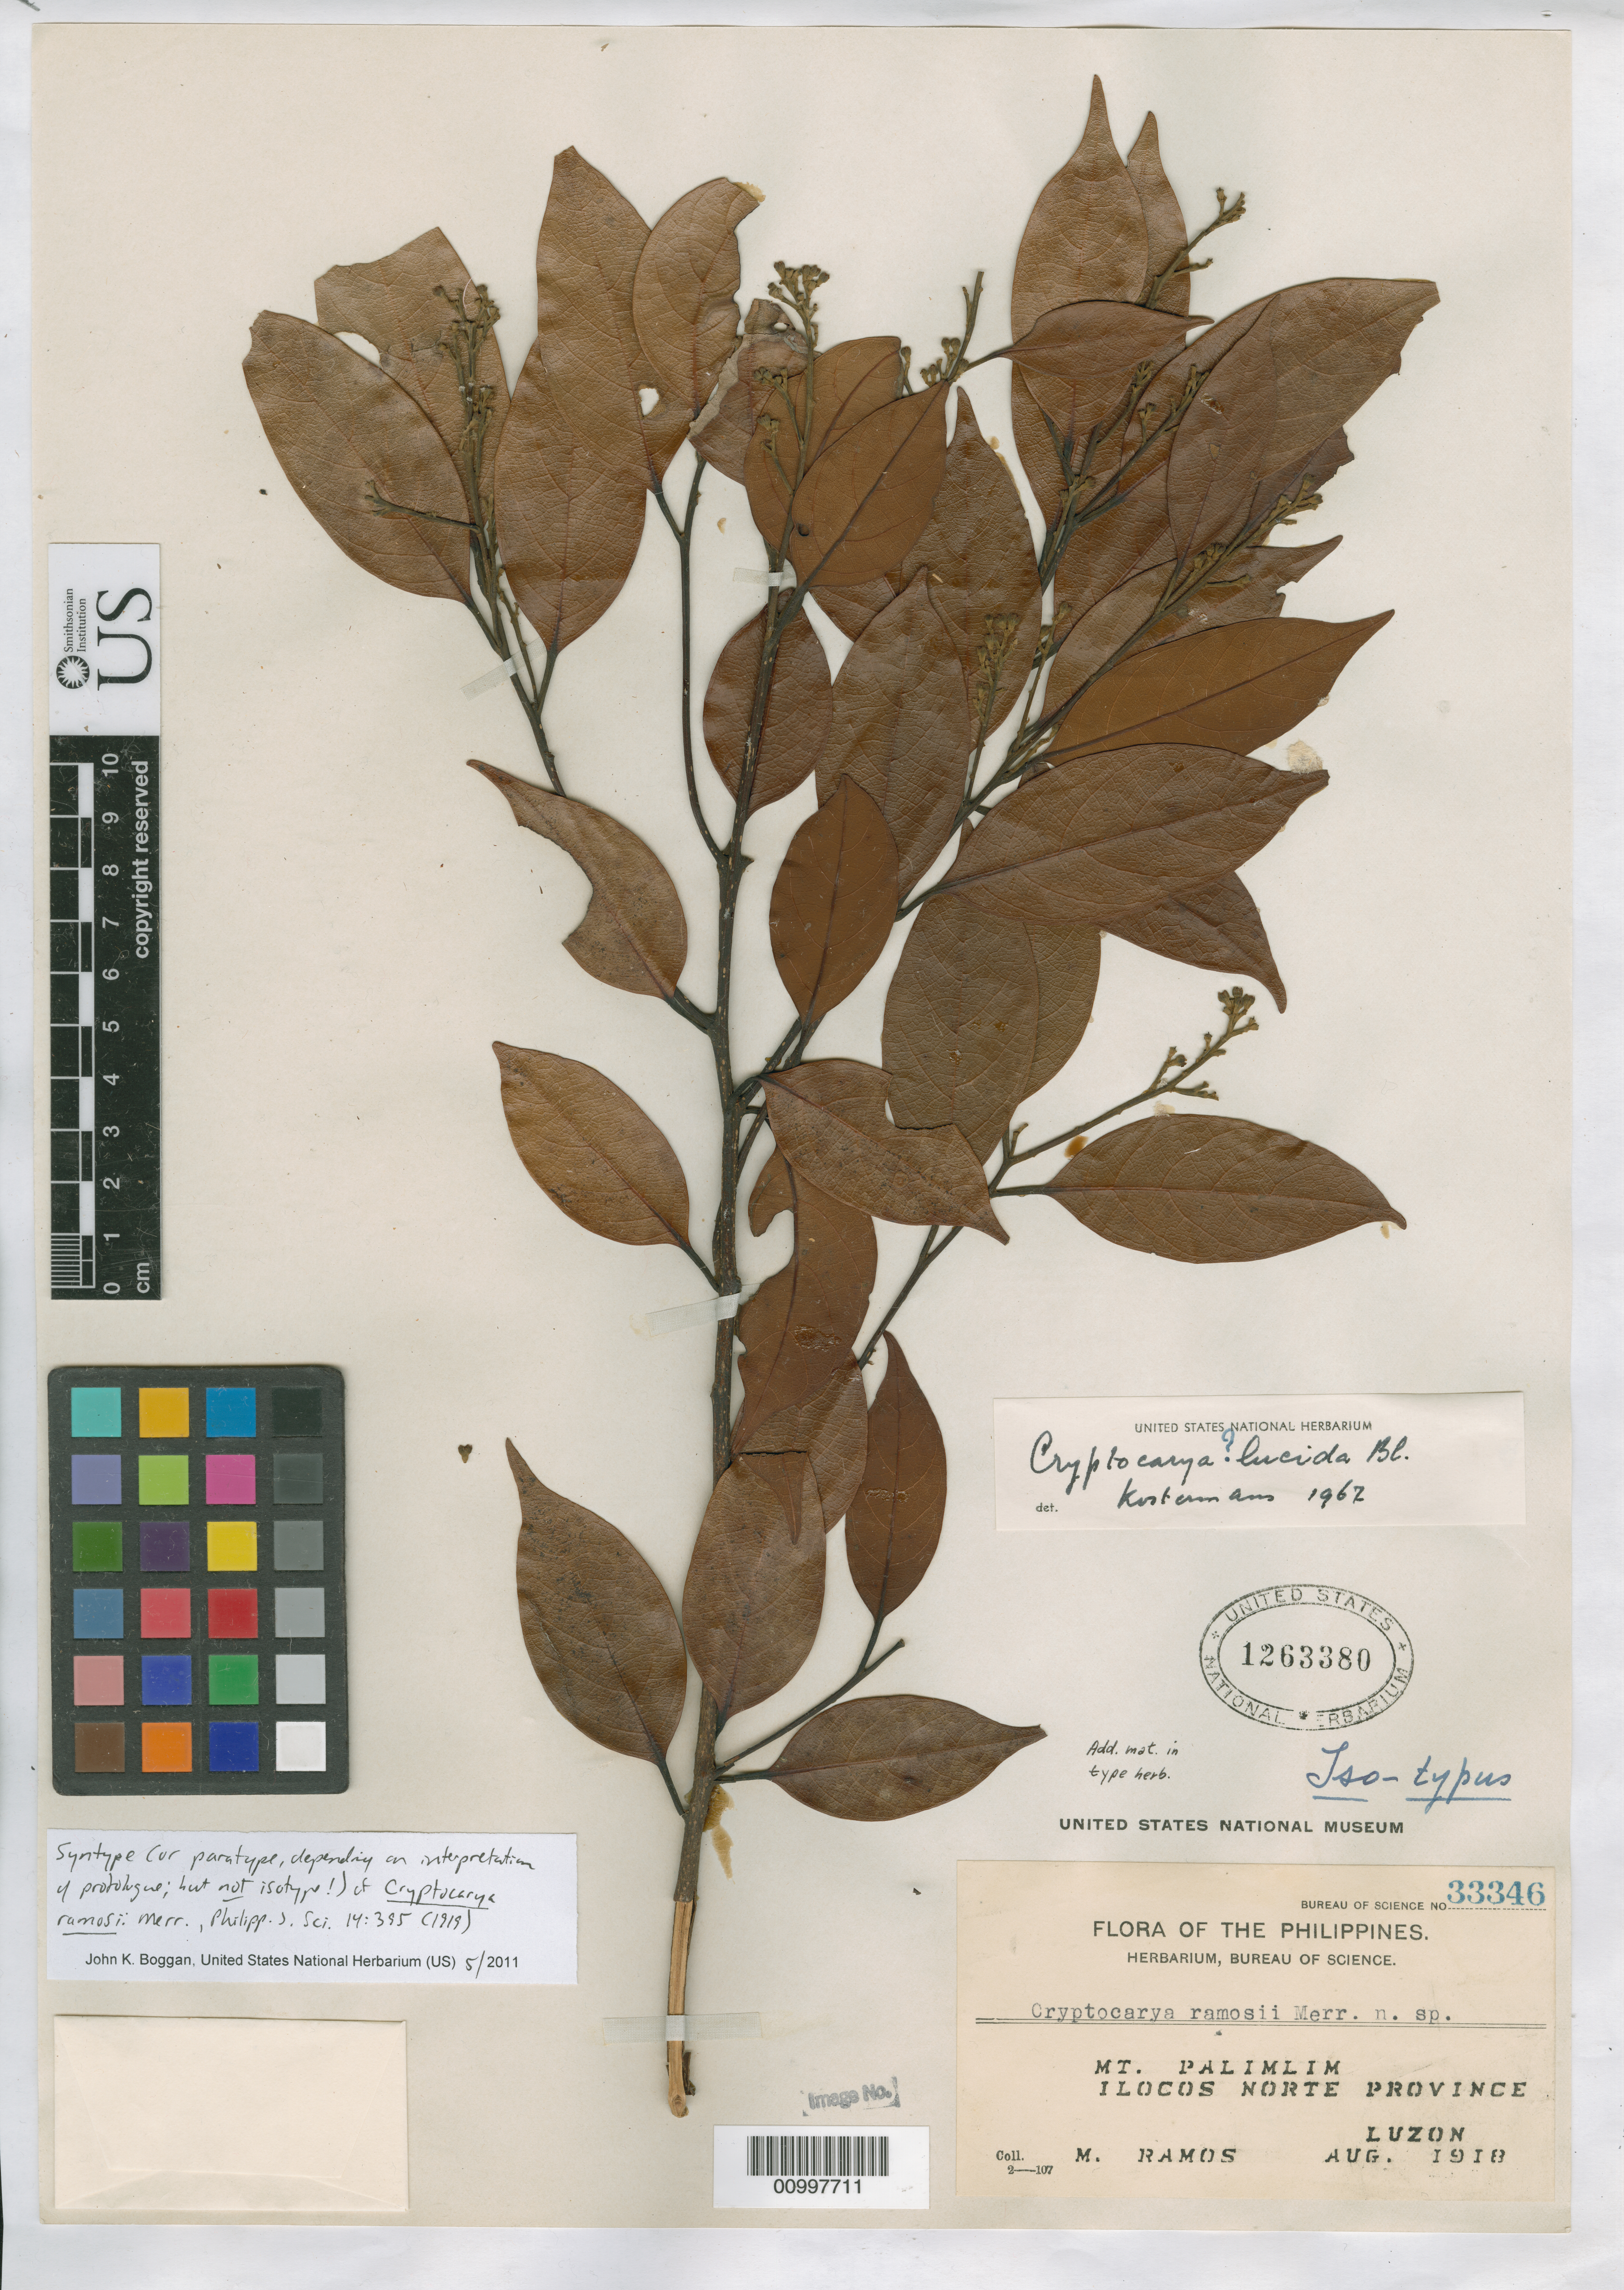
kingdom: Plantae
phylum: Tracheophyta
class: Magnoliopsida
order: Laurales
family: Lauraceae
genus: Cryptocarya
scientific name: Cryptocarya ramosii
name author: Merr.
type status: Type Collection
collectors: M. Ramos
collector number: Bur. Sci. 33346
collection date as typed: Aug 1918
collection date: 1918-08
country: Philippines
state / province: Ilocos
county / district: Ilocos Norte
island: Luzon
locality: Mt. Palimlim, Ilocos Norte Province, Luzon.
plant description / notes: Second collection cited in protologue (for description of flowers), ambiguously a syntype or paratype.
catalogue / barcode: US 1263380